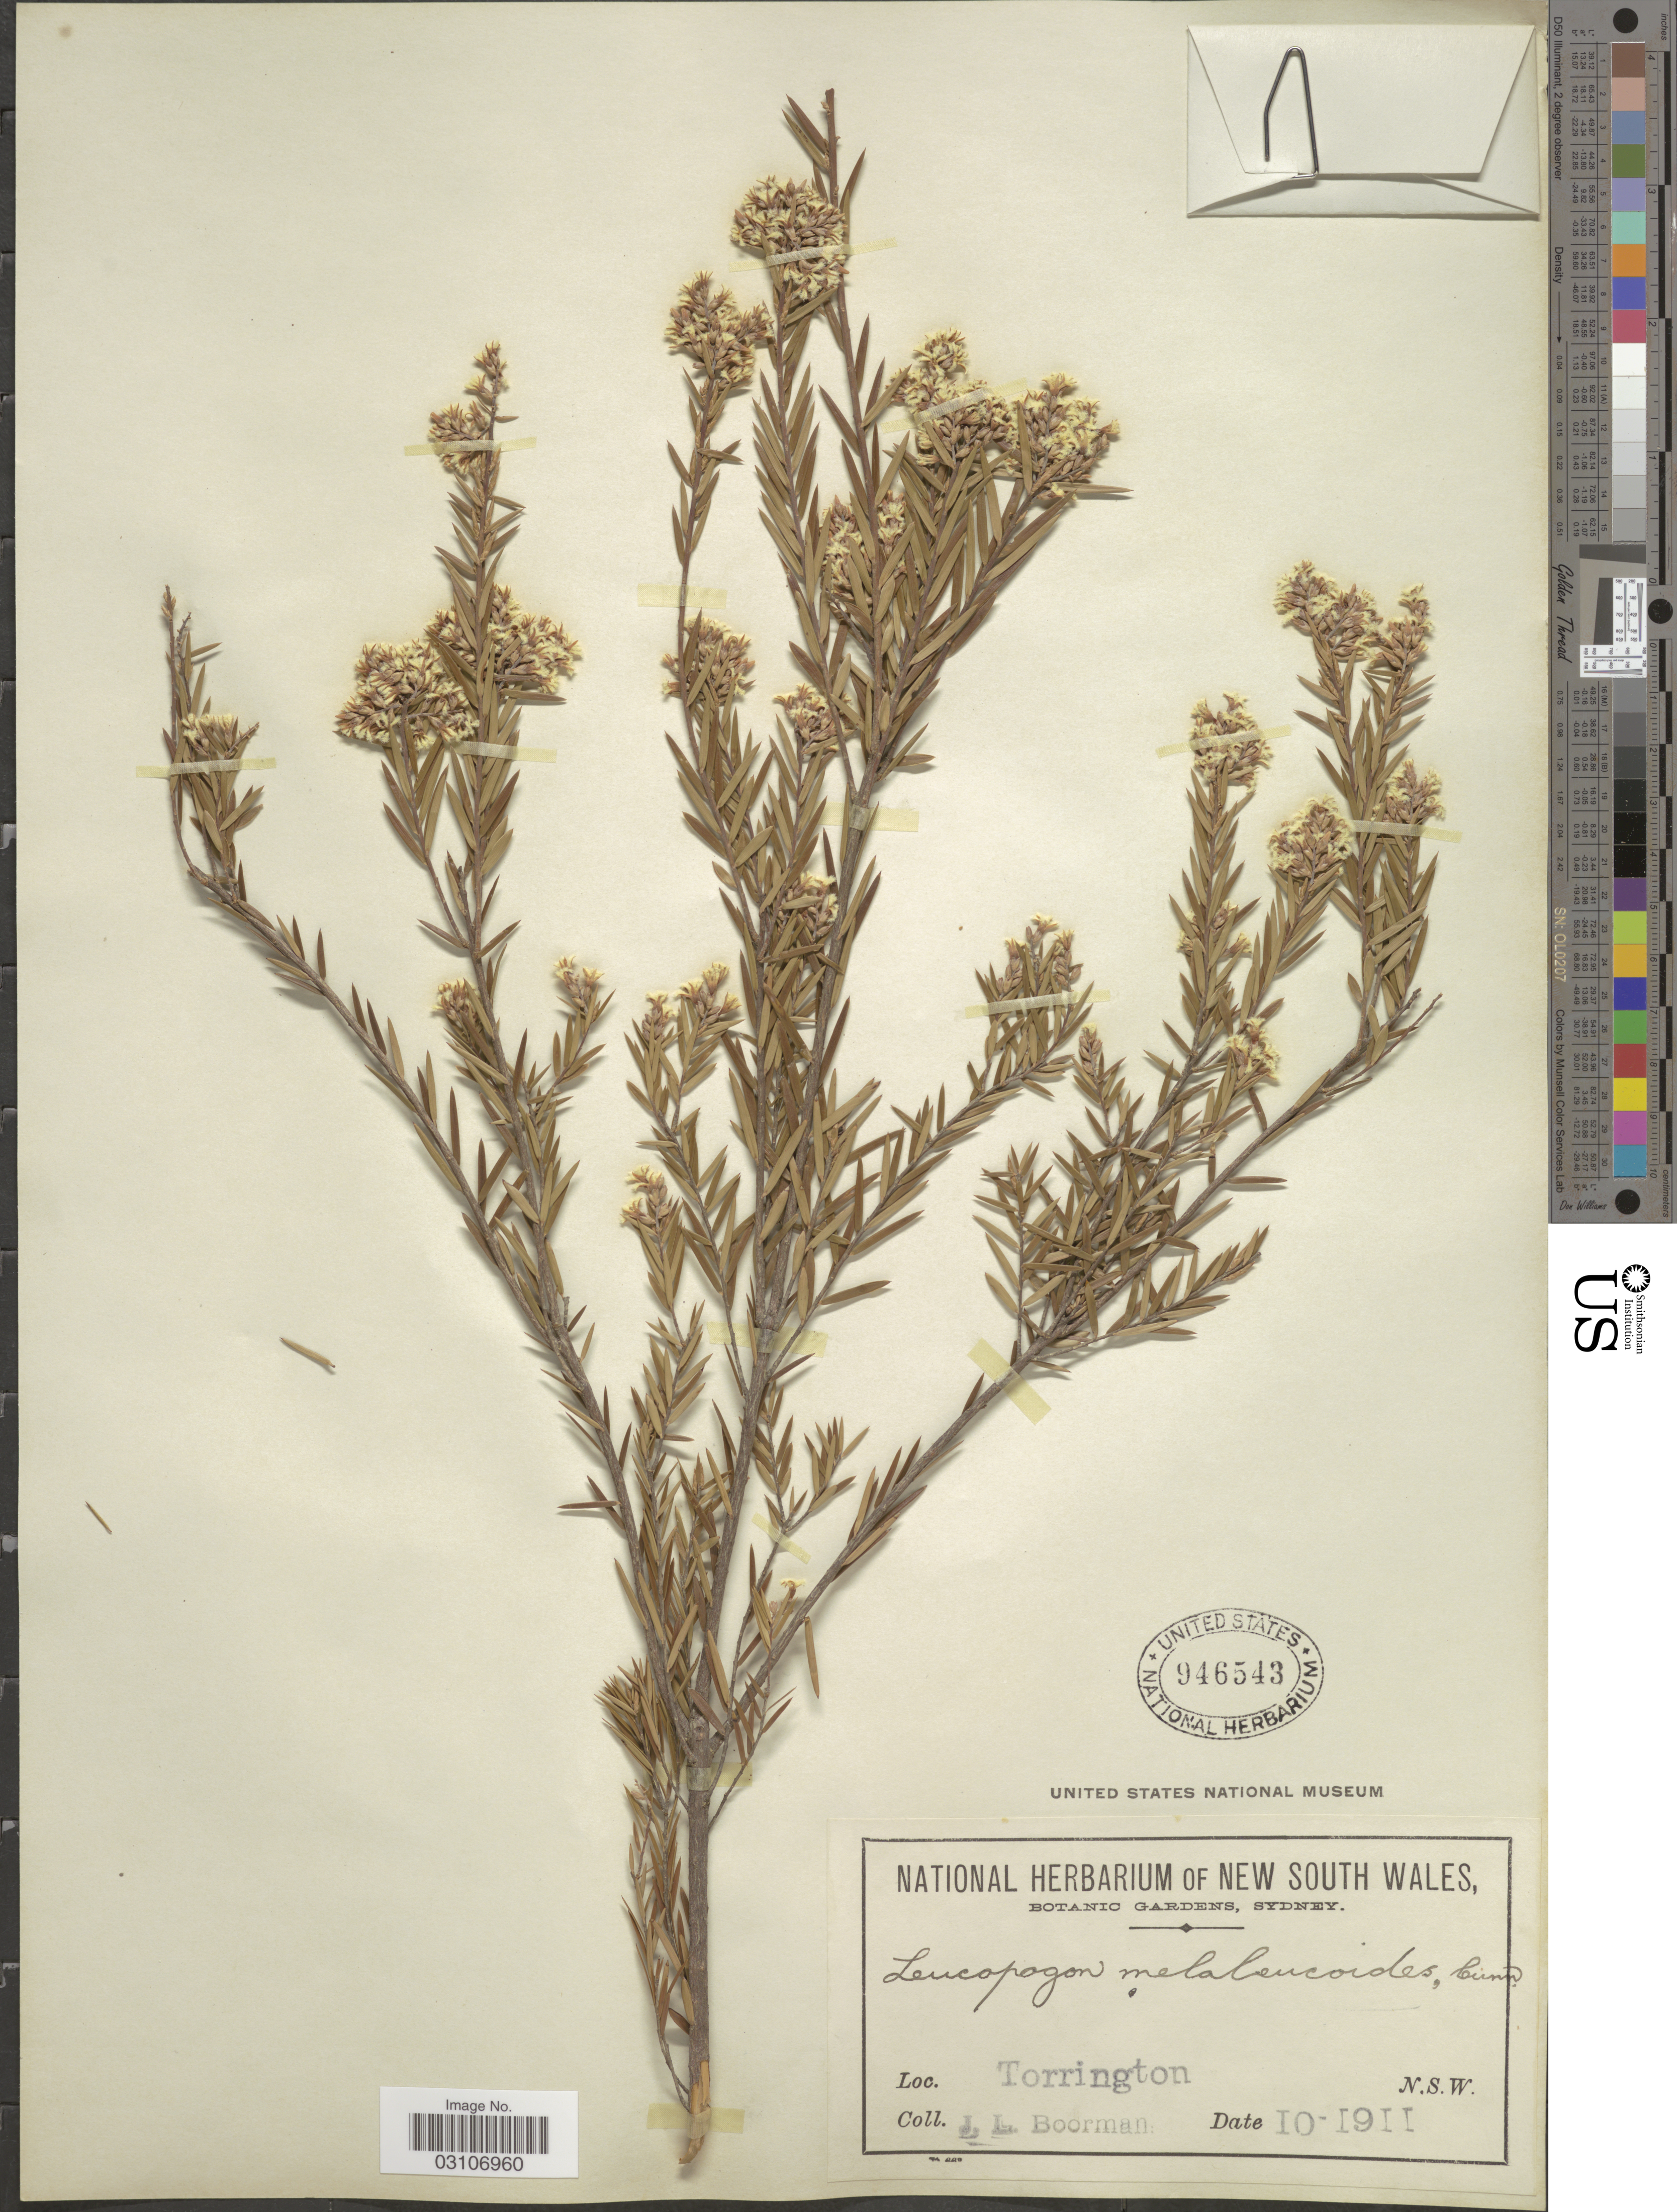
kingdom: Plantae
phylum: Tracheophyta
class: Magnoliopsida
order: Ericales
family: Ericaceae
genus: Leucopogon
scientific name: Leucopogon melaleucoides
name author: A. Cunn. ex DC.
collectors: J. Boorman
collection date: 1911-10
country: Australia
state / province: New South Wales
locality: Torrington.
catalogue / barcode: US 946543